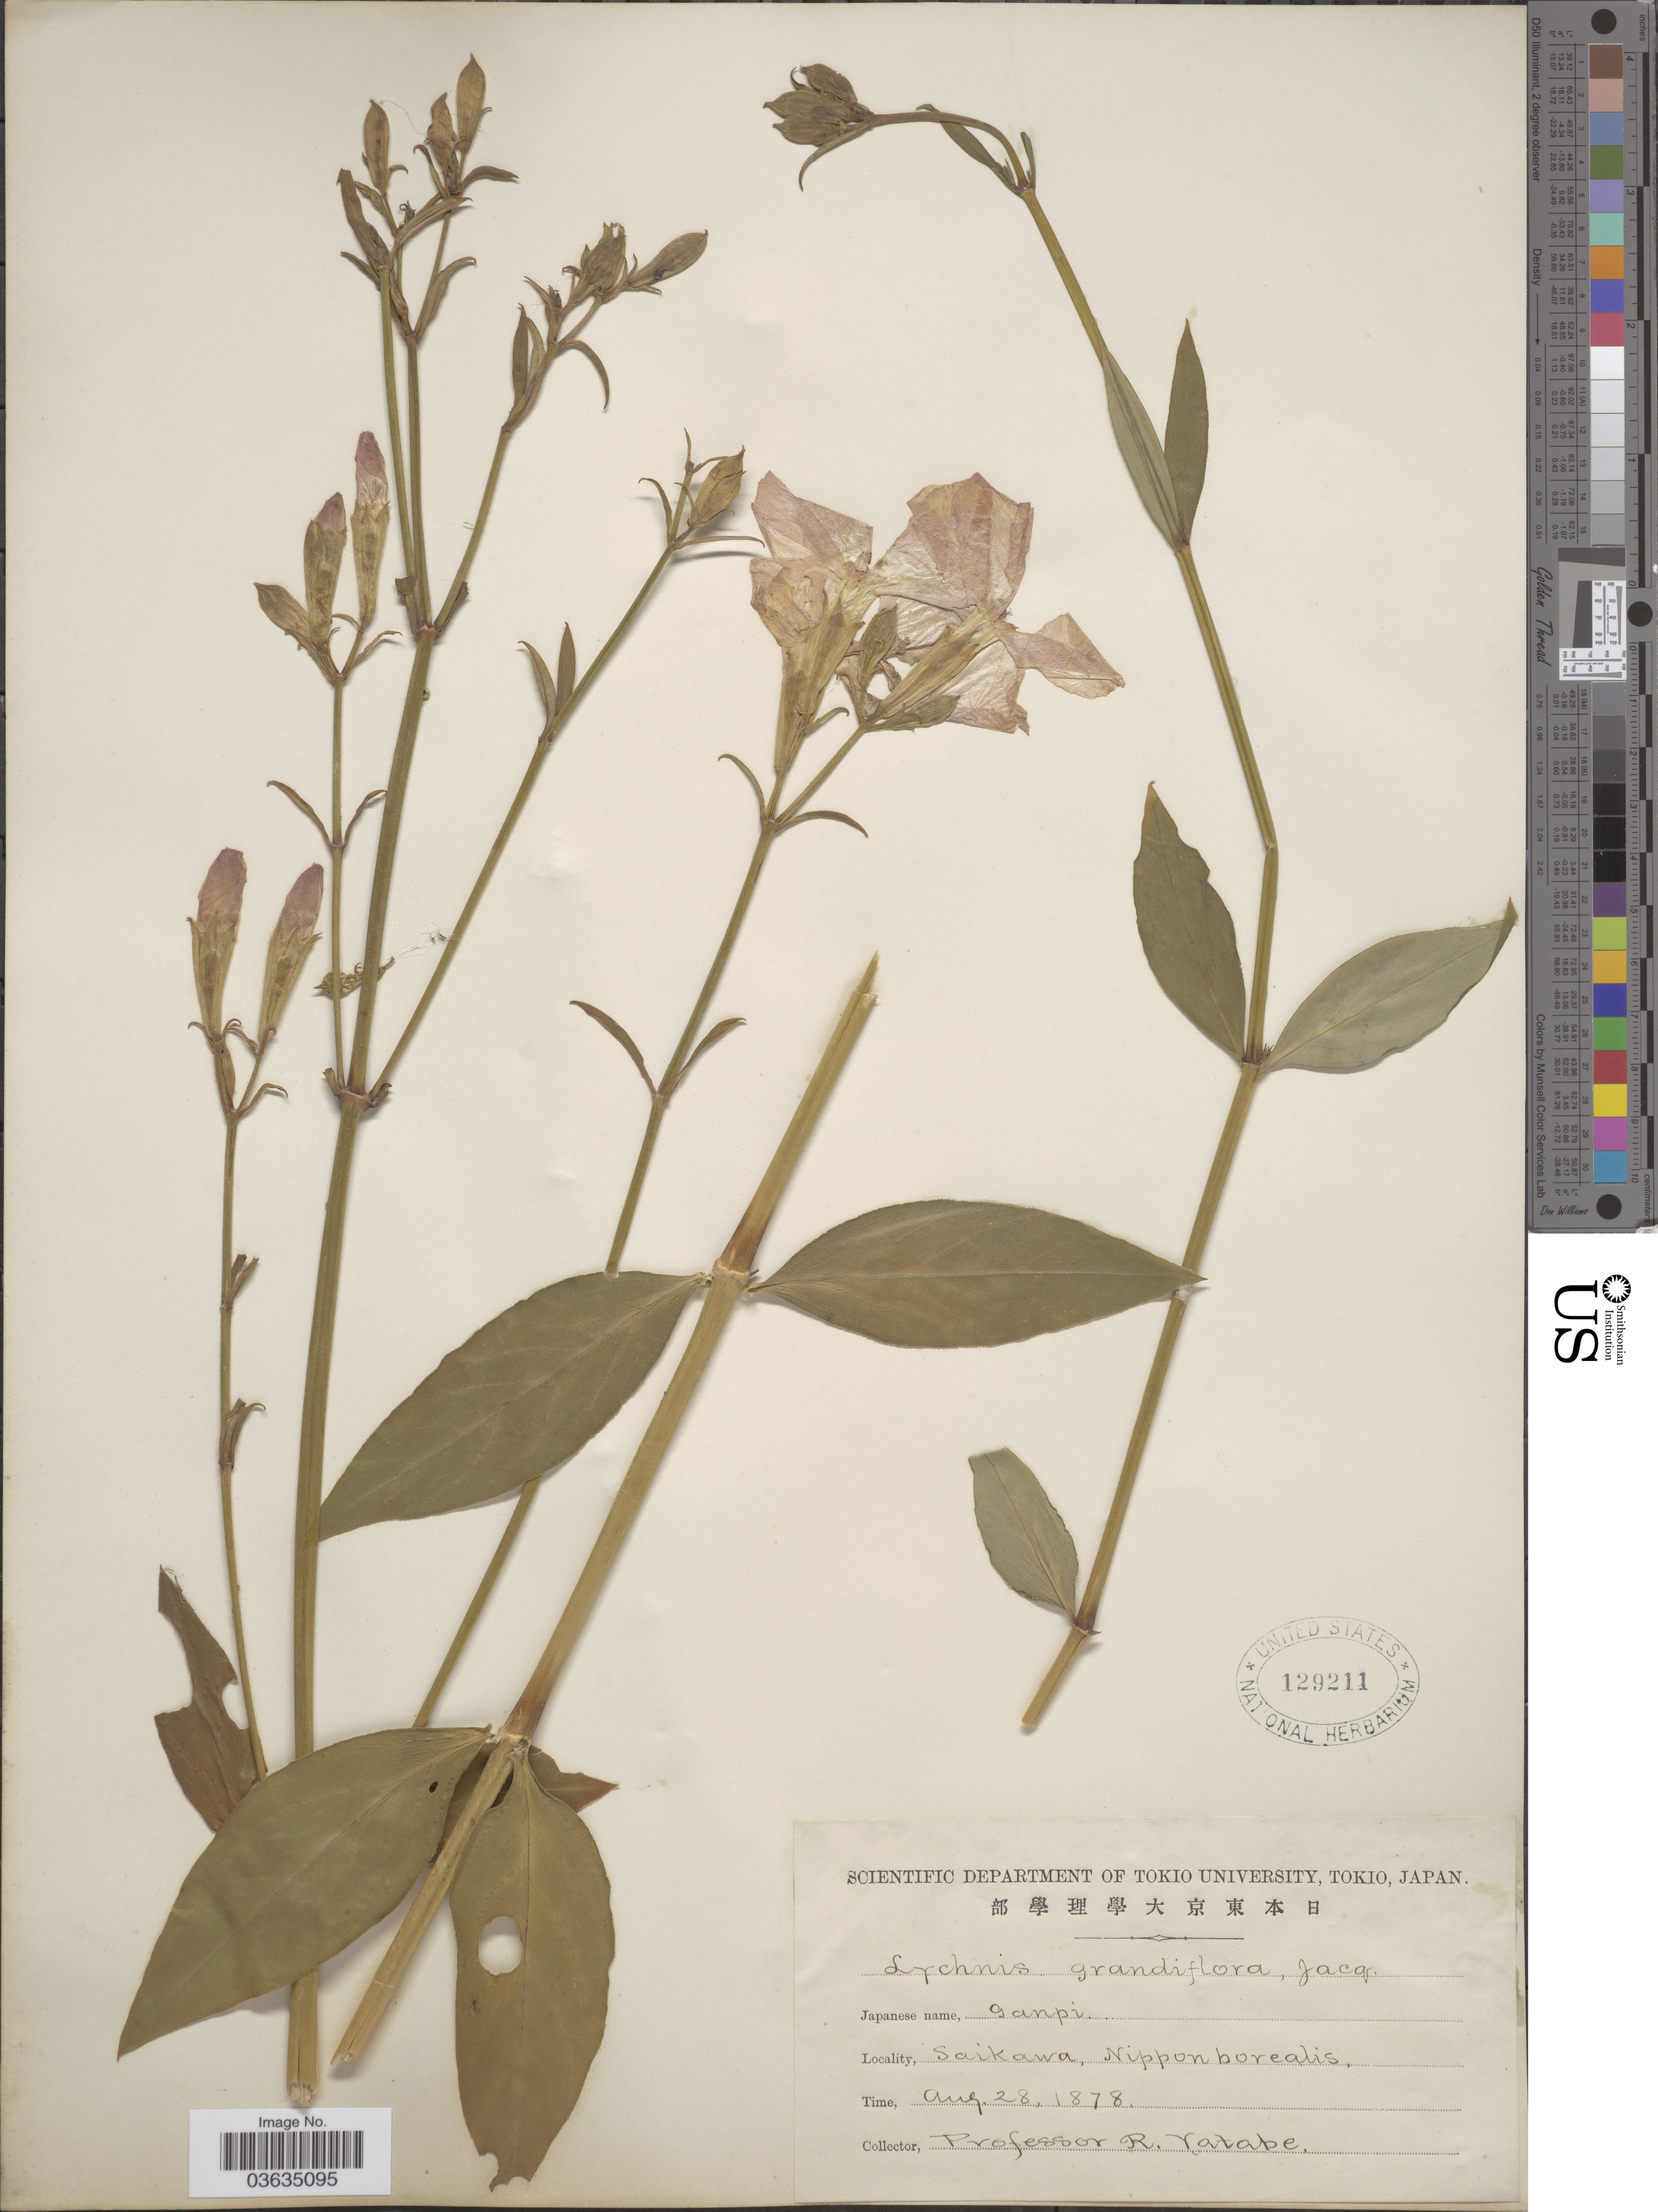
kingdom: Plantae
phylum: Tracheophyta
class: Magnoliopsida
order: Caryophyllales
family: Caryophyllaceae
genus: Silene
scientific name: Silene banksia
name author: (Meerb.) Mabb.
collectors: R. Yatabe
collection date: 1878-08-28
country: Japan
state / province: Tokyo, Federal City of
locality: Saikawa, Nippon borealis.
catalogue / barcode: US 129211